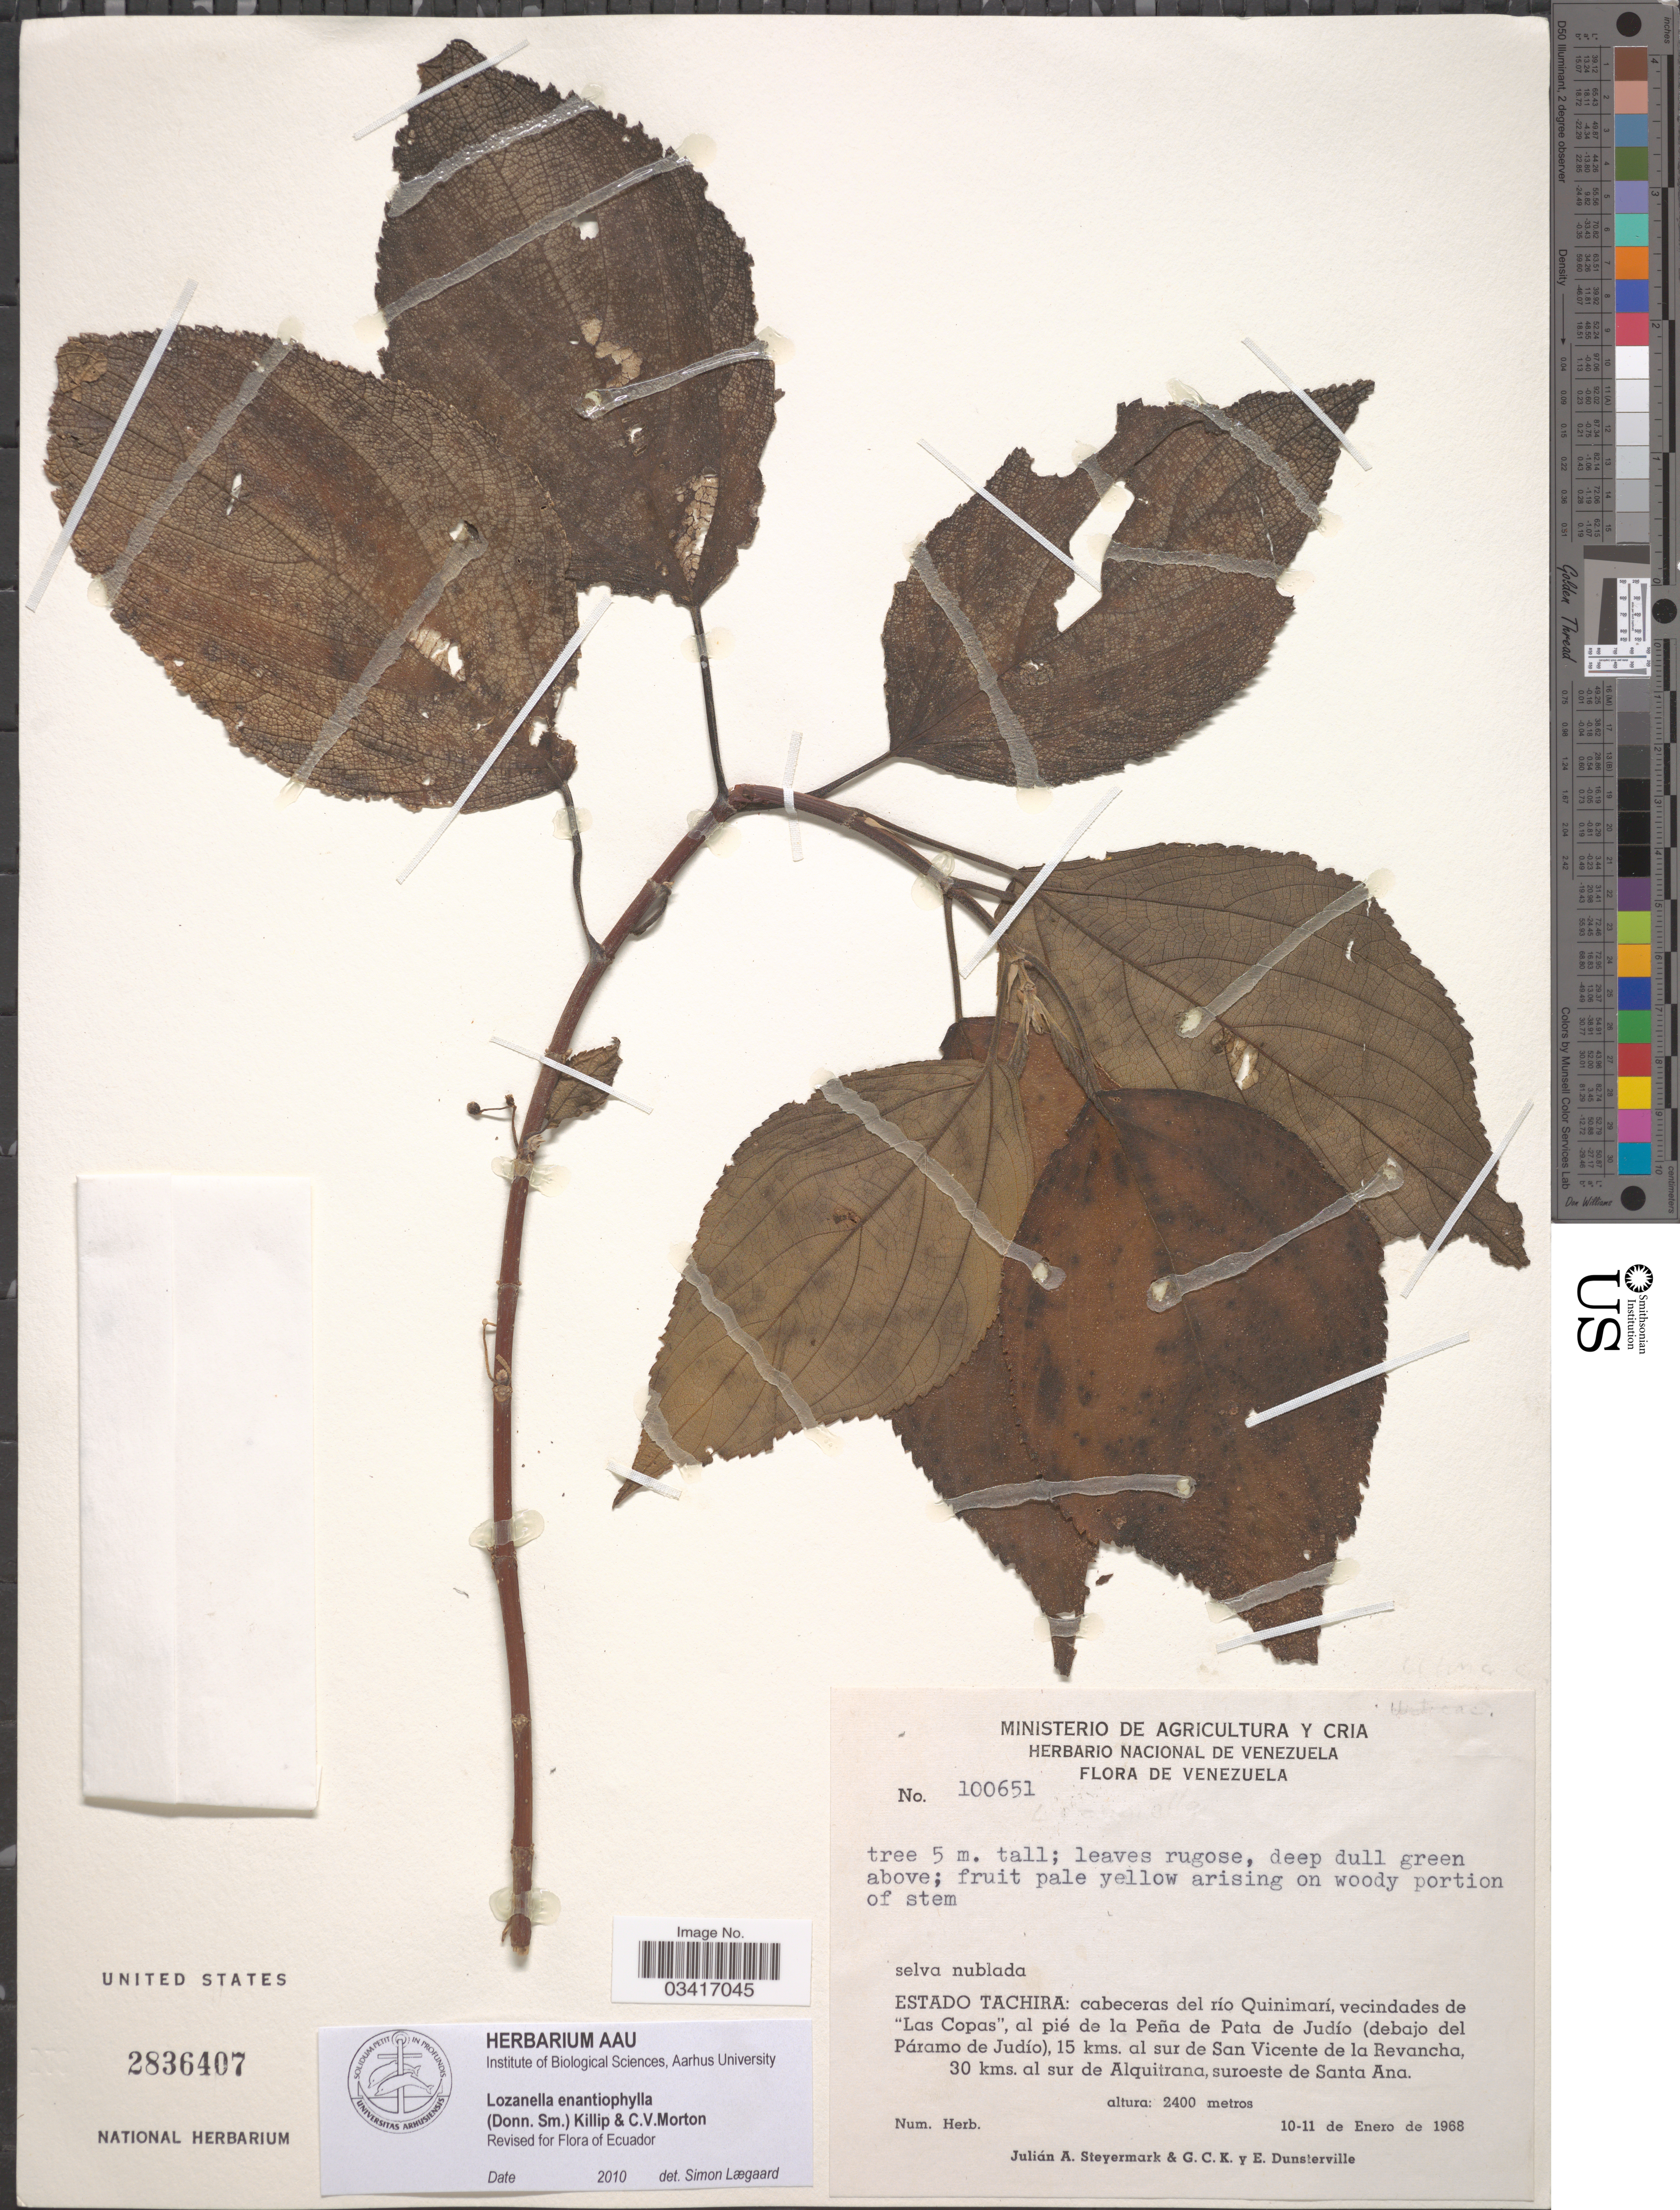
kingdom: Plantae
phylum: Tracheophyta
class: Magnoliopsida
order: Rosales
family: Cannabaceae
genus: Lozanella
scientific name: Lozanella enantiophylla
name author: (Donn. Sm.) Killip & C.V. Morton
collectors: J. Steyermark, G. C. K. Dunsterville & E. Dunsterville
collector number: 100651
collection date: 1968-01-10/1968-01-11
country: Venezuela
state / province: Tachira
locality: Cabeceras del río Quinimarí, vecindades de "Las Copas", al pié de la Peña de Pata de Judío (debajo del Páramo de Judío), 15 kms. al sur de San Vicente de la Revancha, 30 kms. al sur de Alquitrana, suroeste de Santa Ana.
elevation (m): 2400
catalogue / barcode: US 2836407